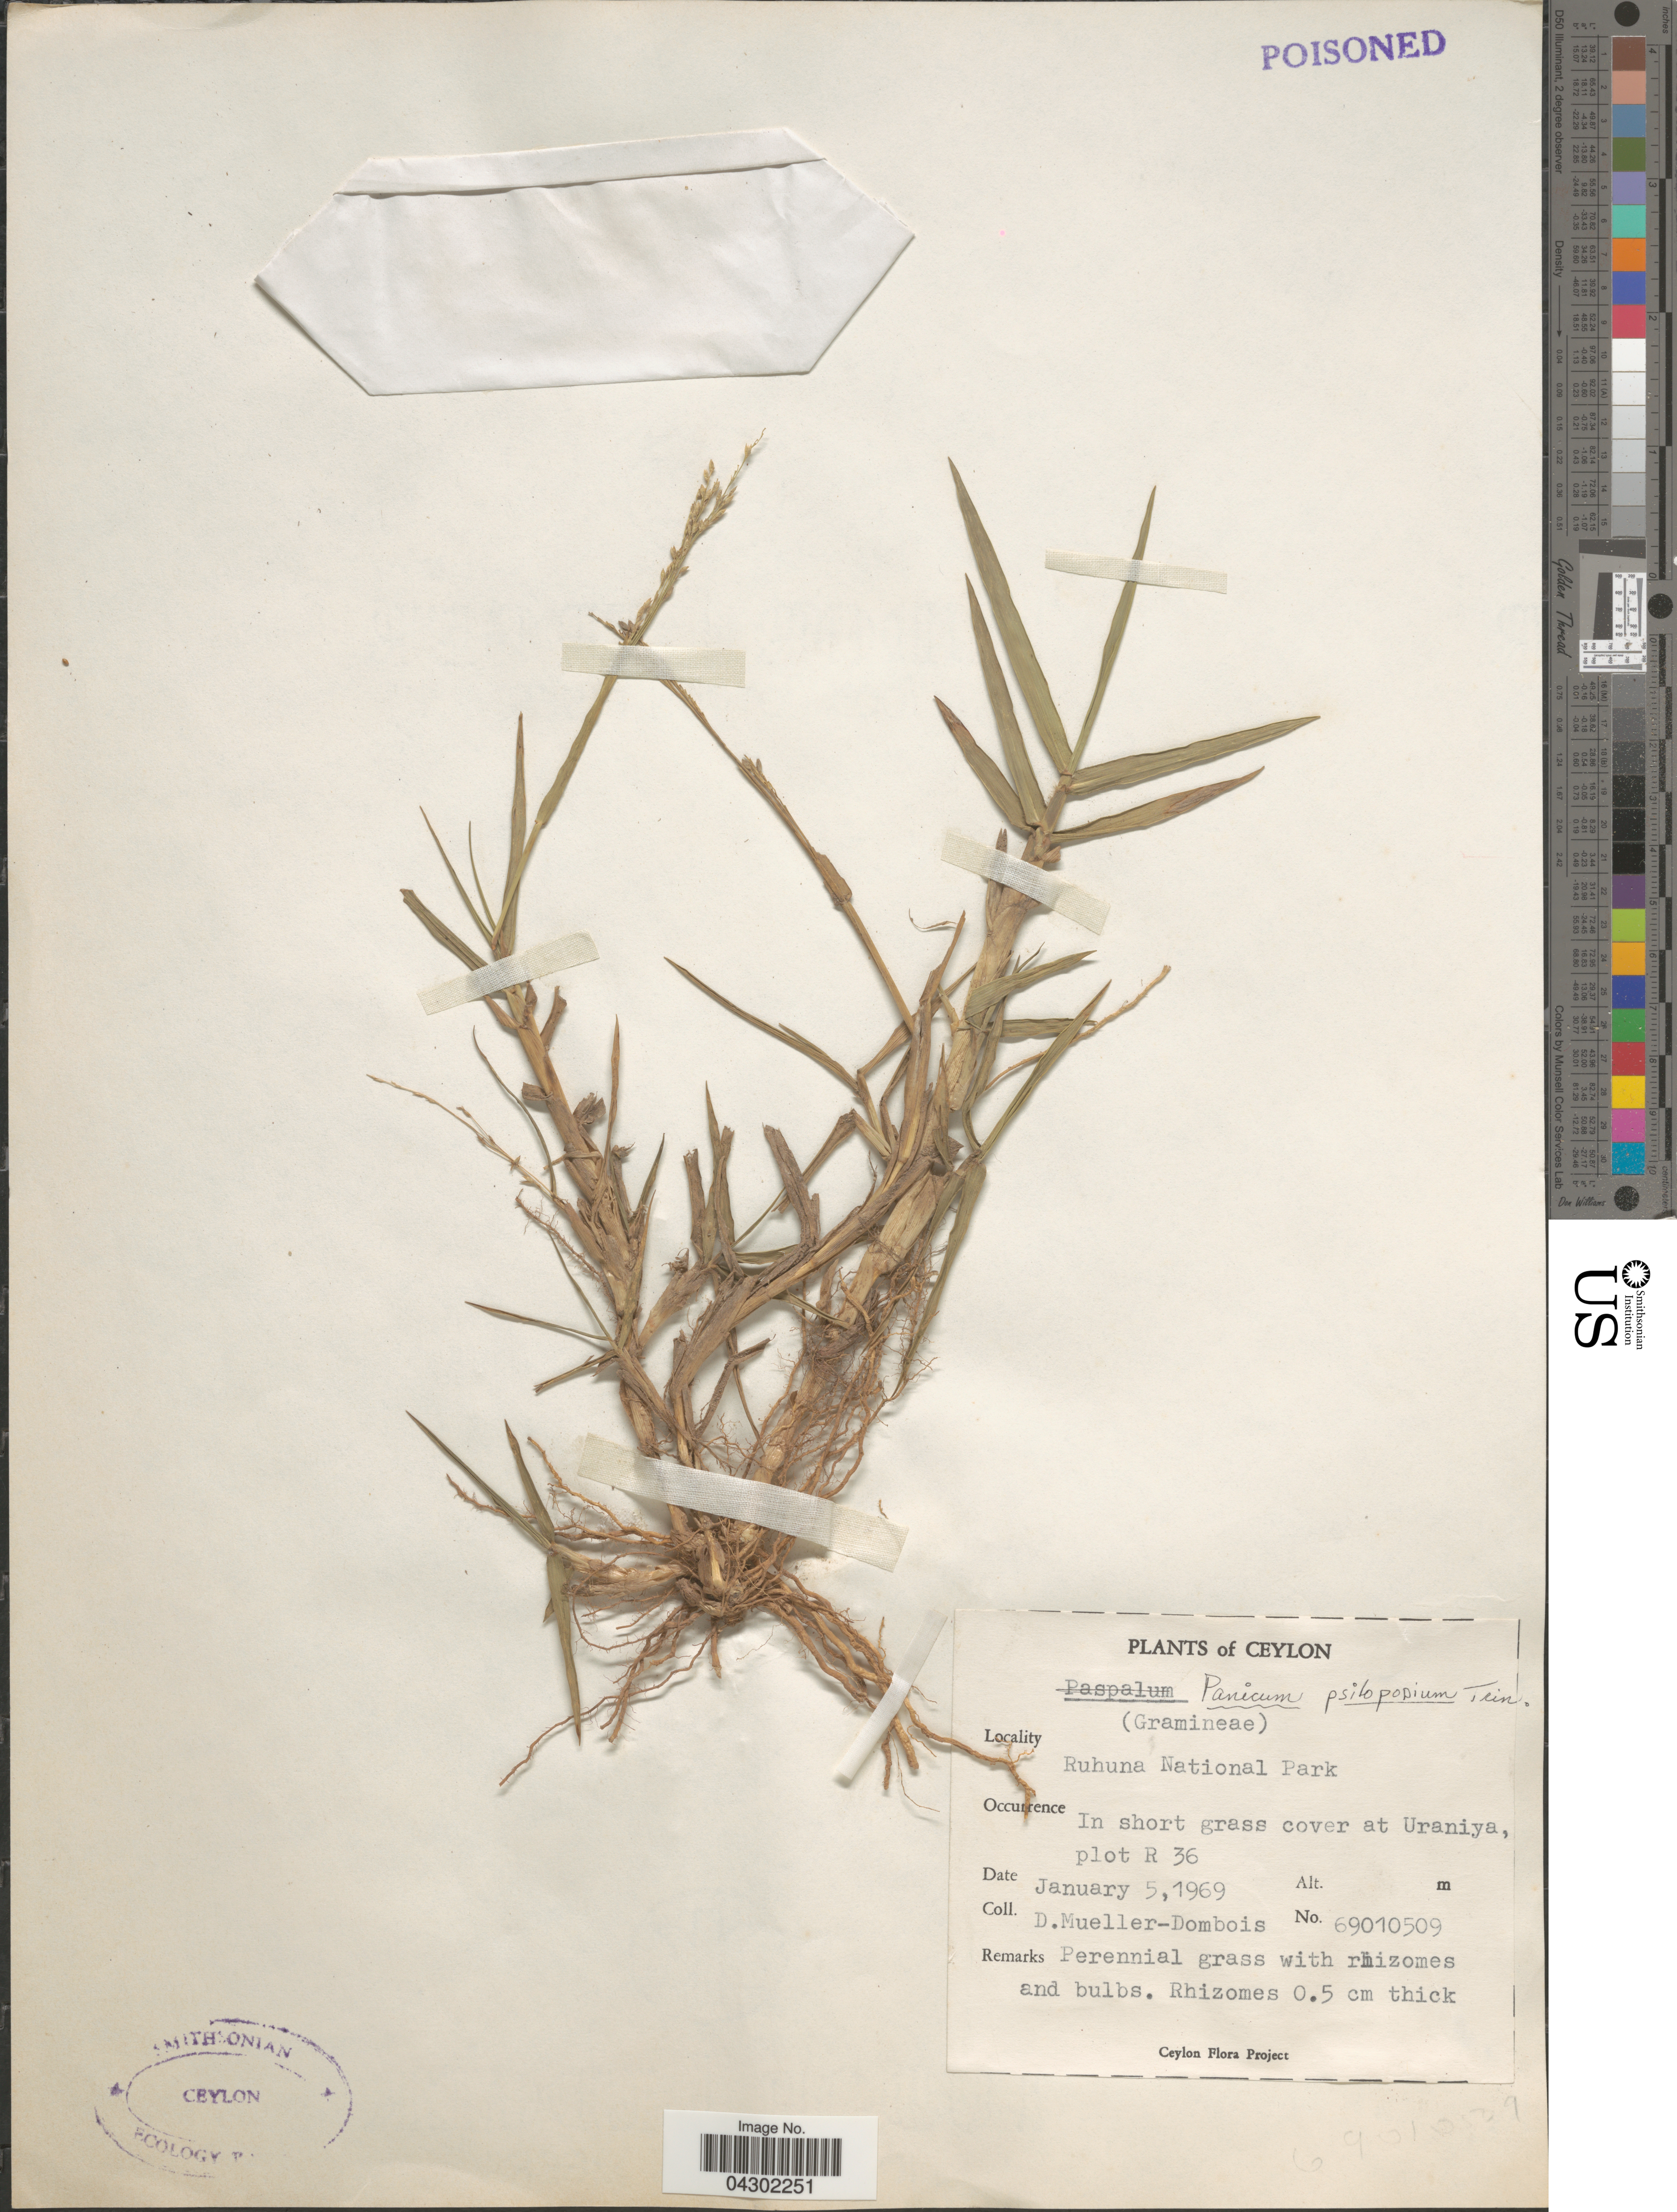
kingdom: Plantae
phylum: Tracheophyta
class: Liliopsida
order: Poales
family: Poaceae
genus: Panicum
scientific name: Panicum sumatrense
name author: P. Roth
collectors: D. Mueller-Dombois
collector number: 69010509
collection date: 1969-01-05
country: Sri Lanka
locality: Ceylon. Ruhuna National Park. In short grass cover at Uraniya, plot R 36.